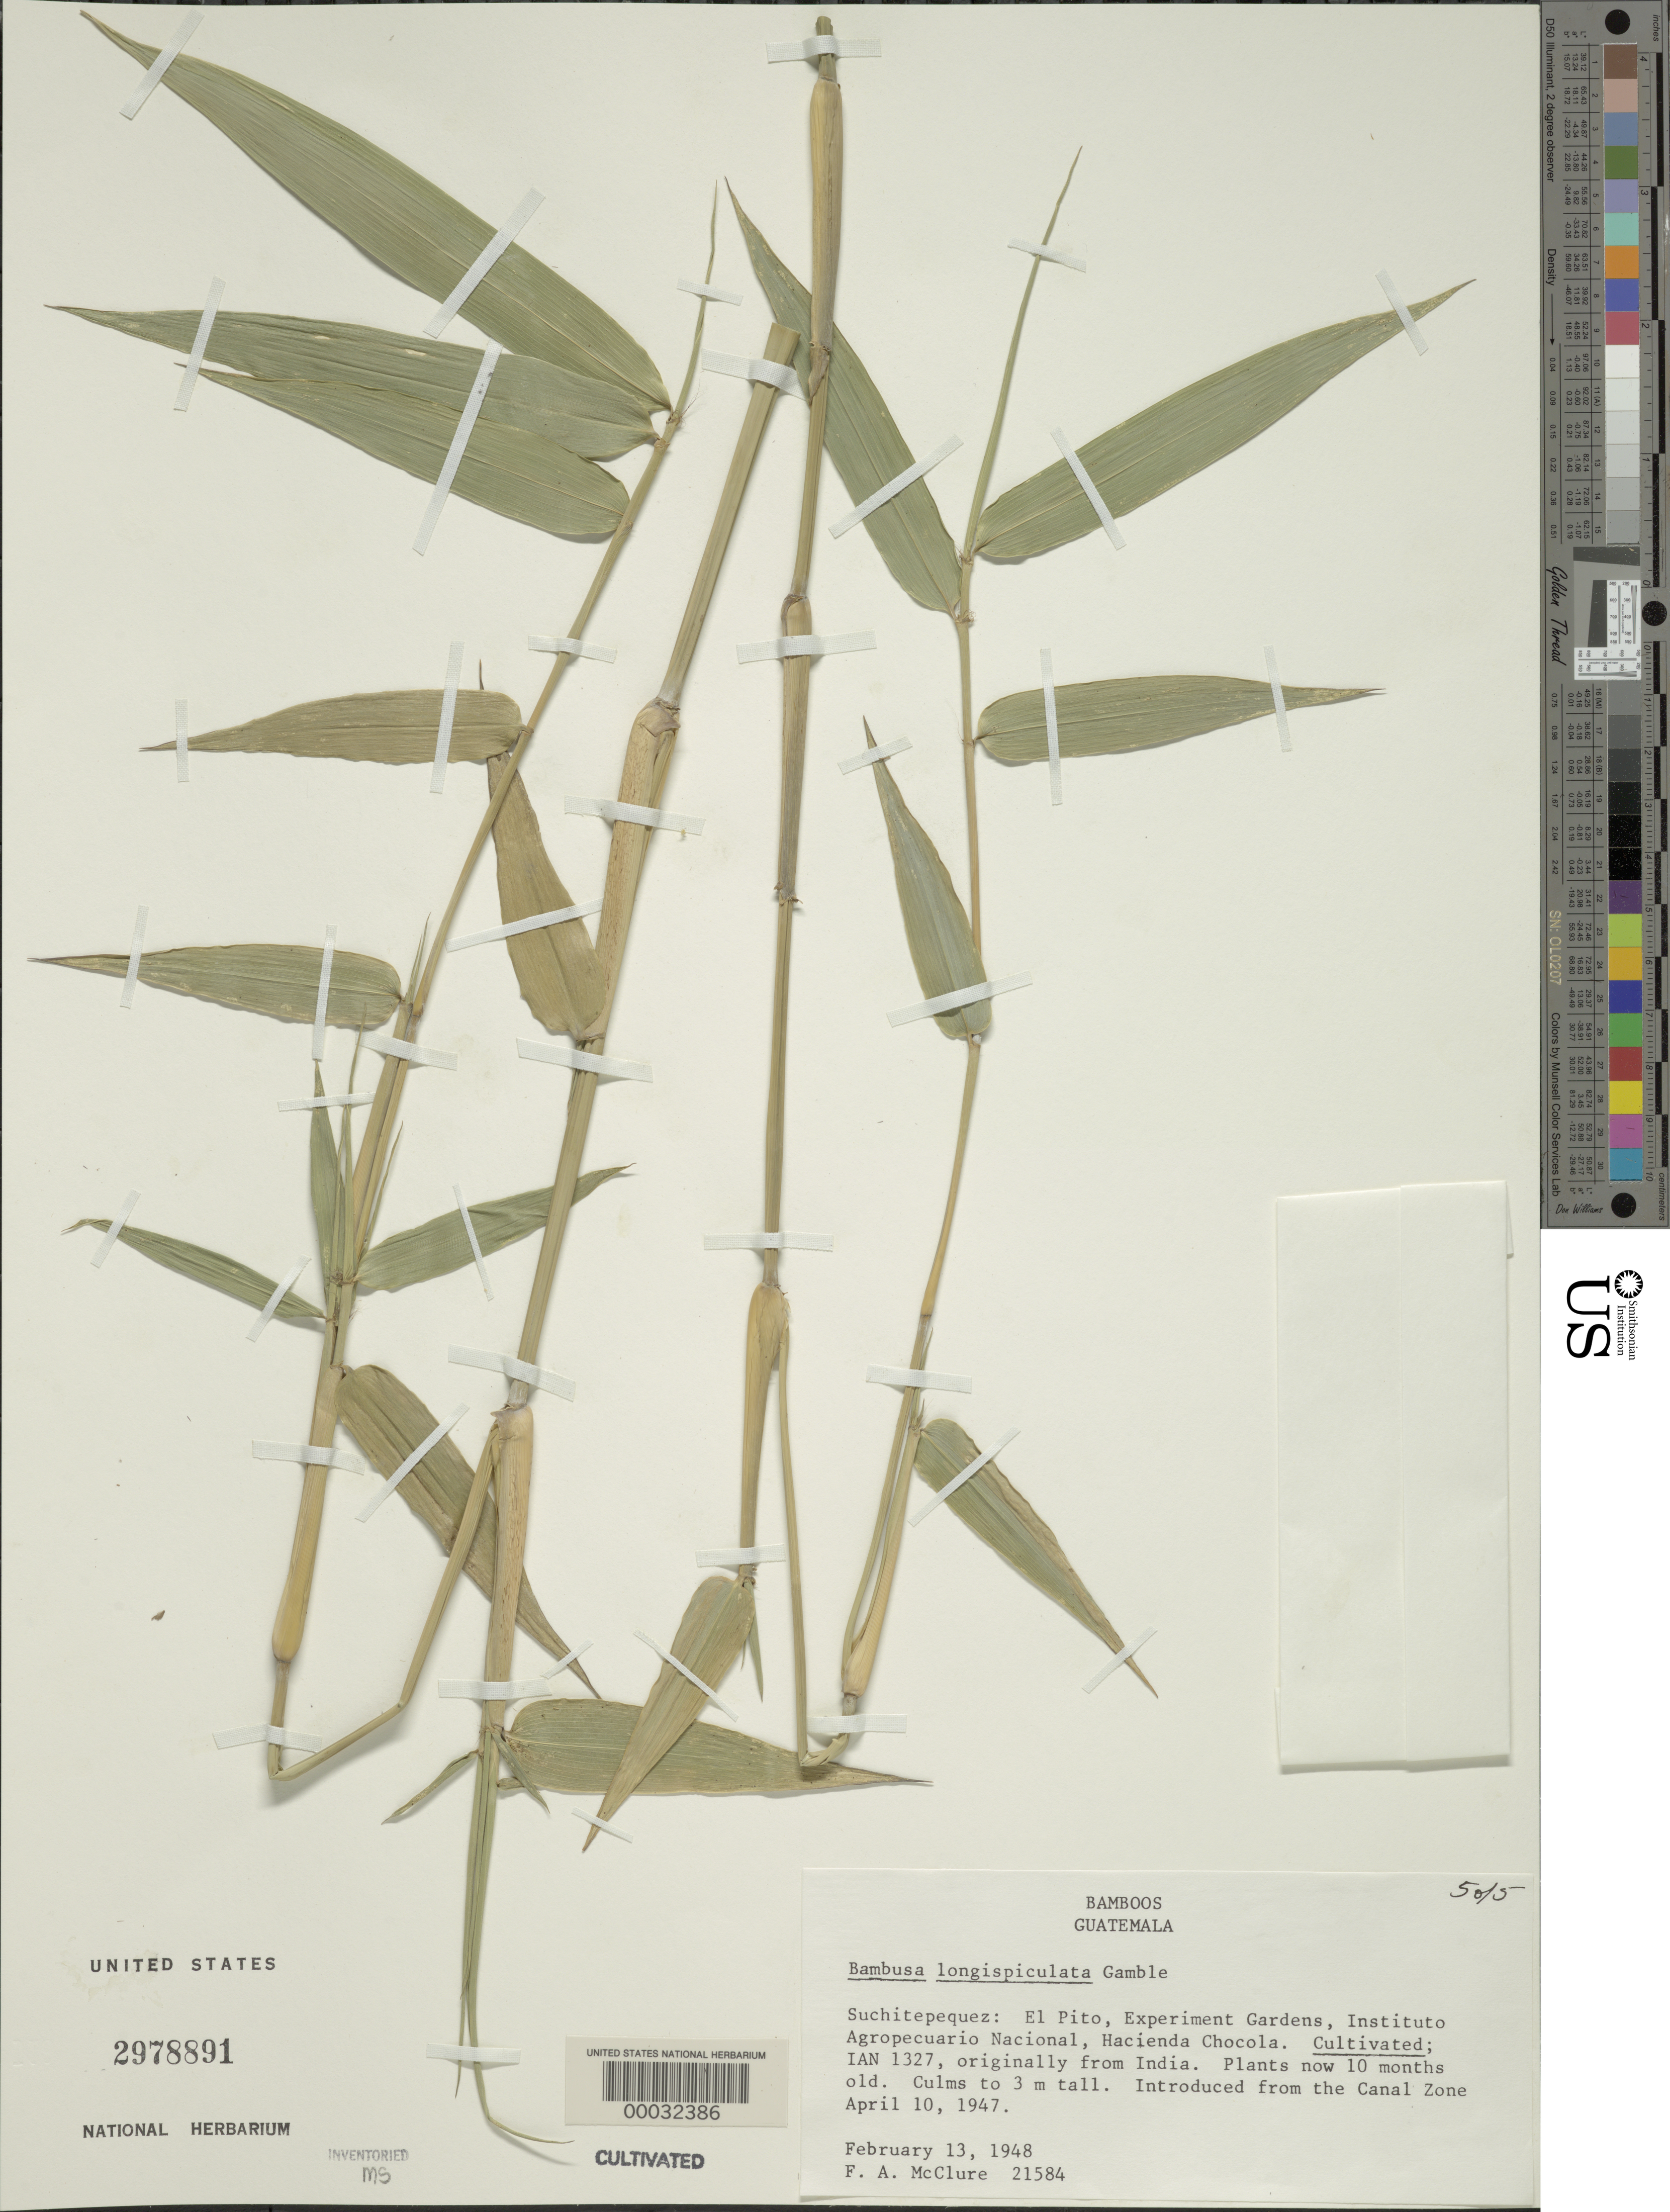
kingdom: Plantae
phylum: Tracheophyta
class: Liliopsida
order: Poales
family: Poaceae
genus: Bambusa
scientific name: Bambusa longispiculata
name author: Gamble ex Brandis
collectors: F. A. McClure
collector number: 21584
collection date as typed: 13 Feb 1948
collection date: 1948-02-13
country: Guatemala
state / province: Suchitepéquez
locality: Experimental garden - El Pito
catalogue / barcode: US 2978891